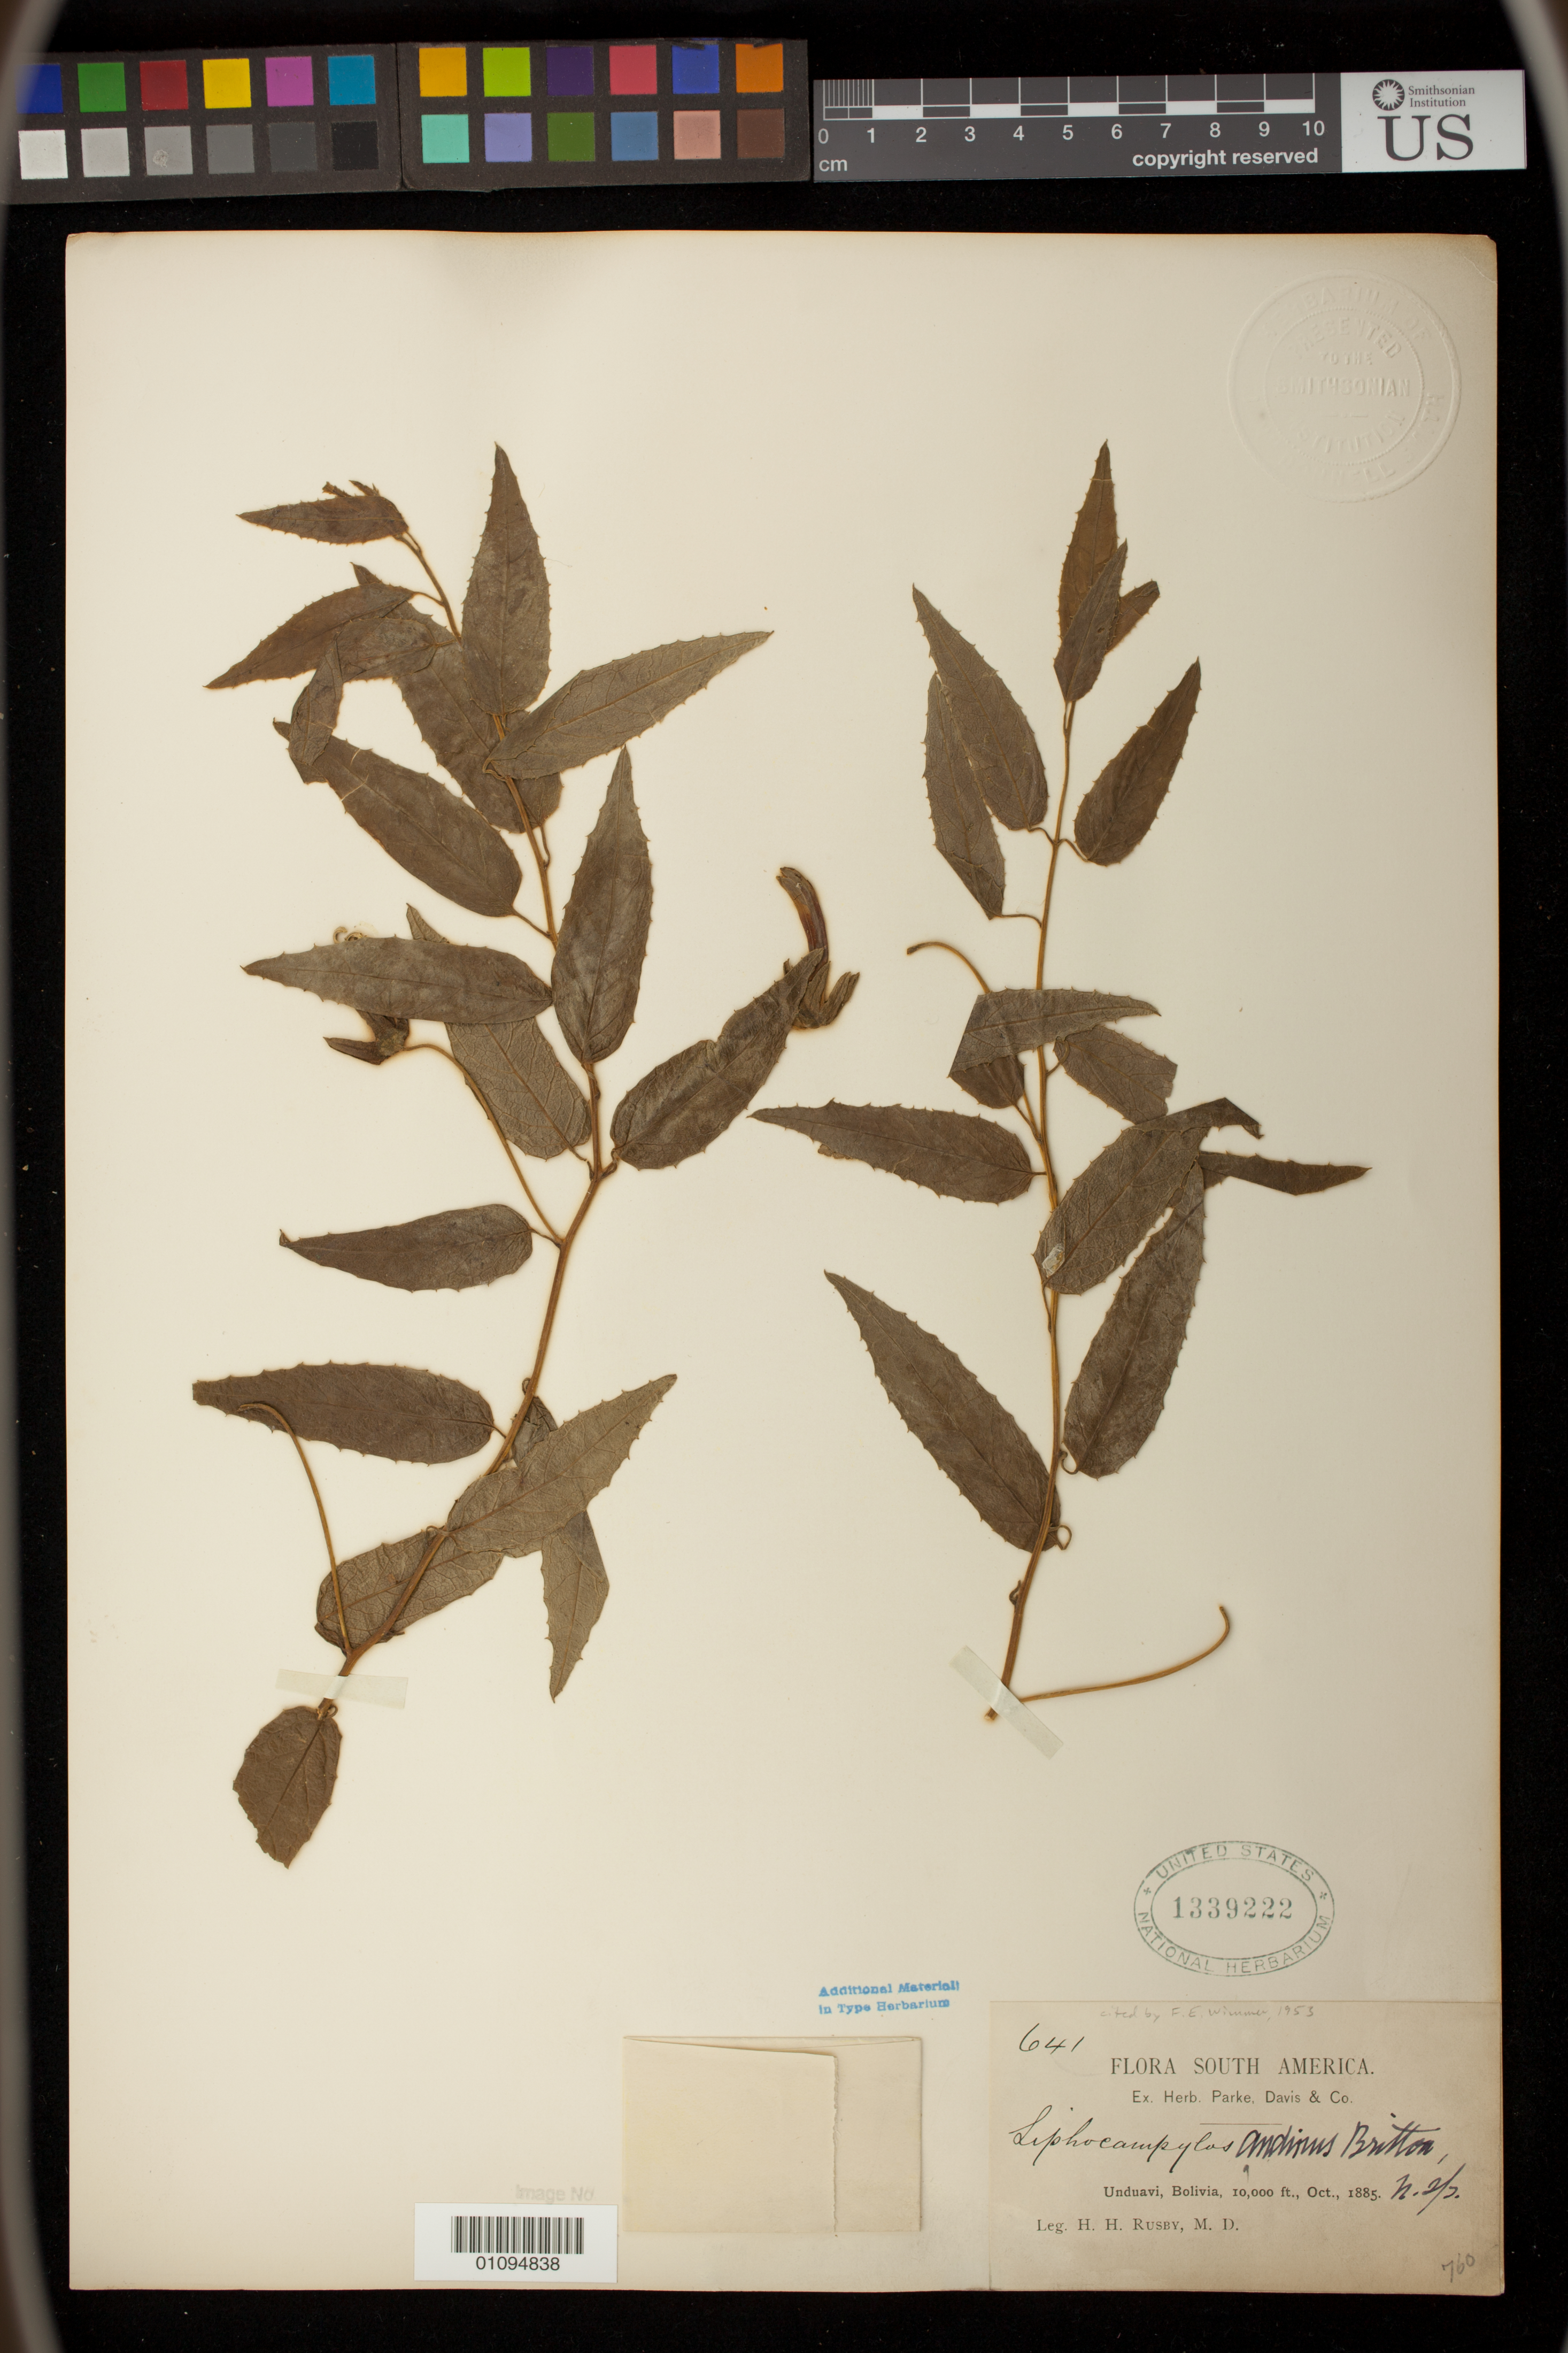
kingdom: Plantae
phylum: Tracheophyta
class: Magnoliopsida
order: Asterales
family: Campanulaceae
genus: Siphocampylus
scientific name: Siphocampylus andinus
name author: Britton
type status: Isotype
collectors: H. H. Rusby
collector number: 641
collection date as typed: Oct 1885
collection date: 1885-10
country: Bolivia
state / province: La Paz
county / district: Nor Yungas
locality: Unduavi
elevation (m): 3048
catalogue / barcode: US 1339222